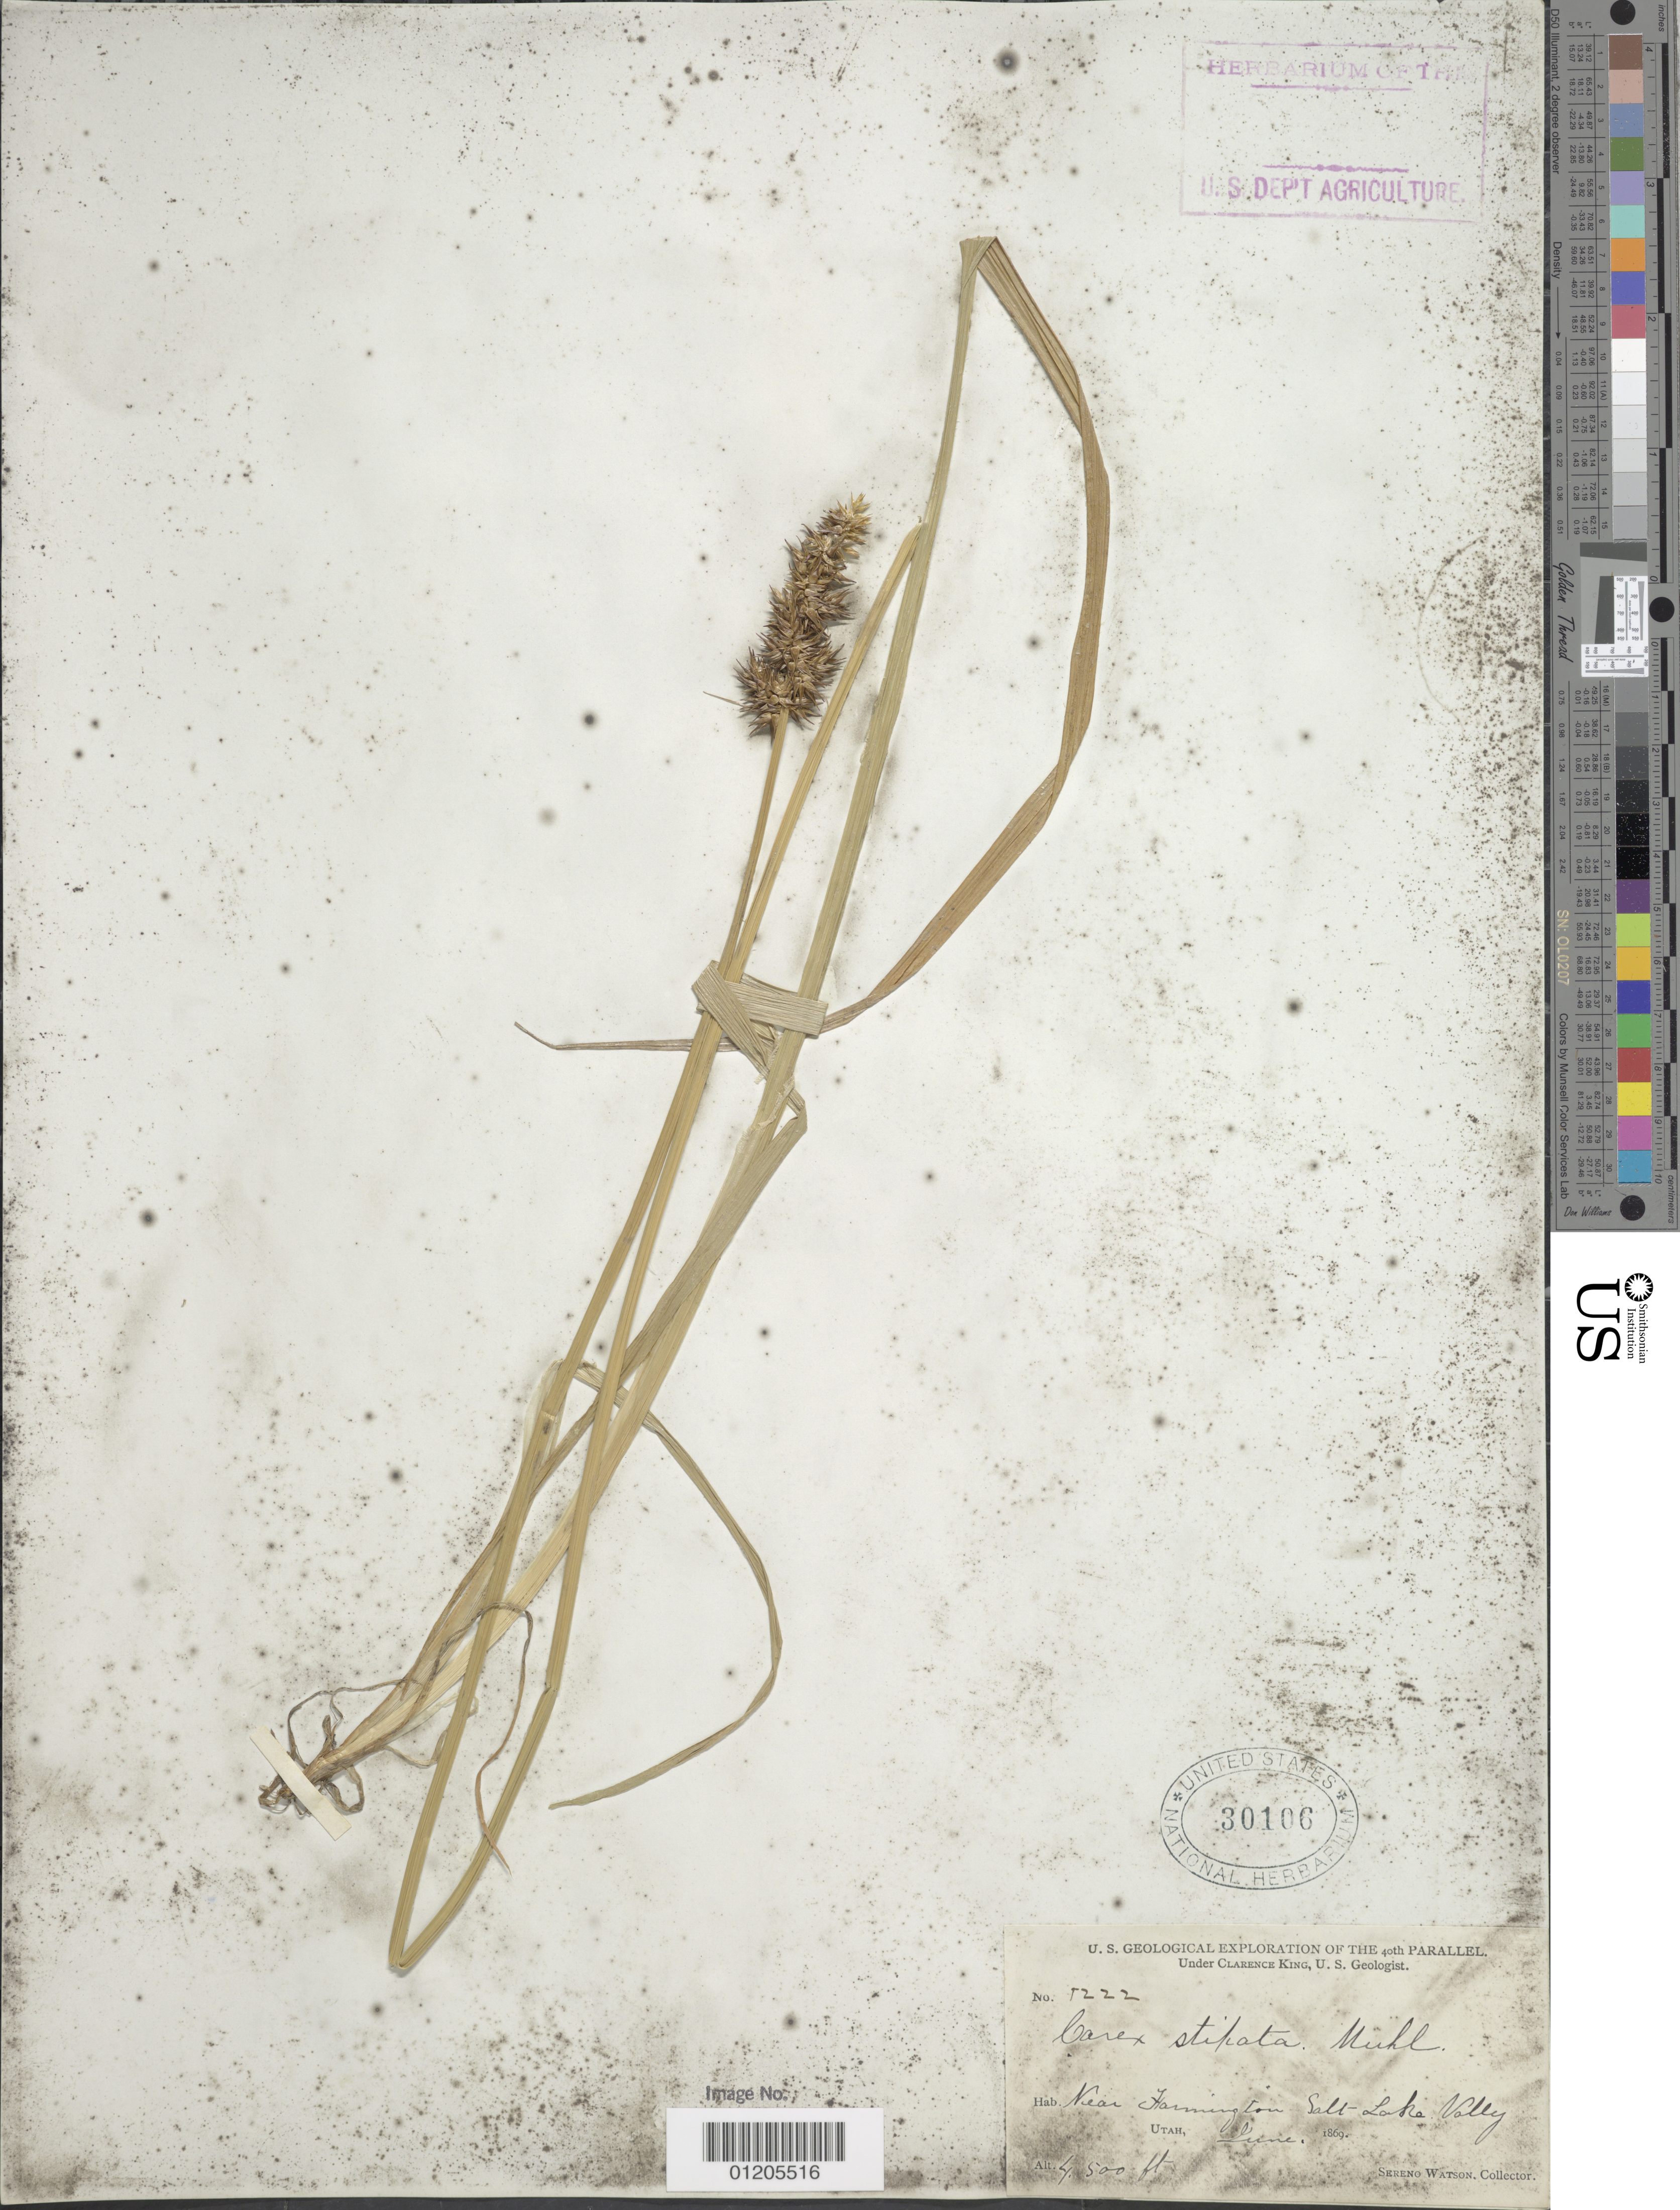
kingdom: Plantae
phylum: Tracheophyta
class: Liliopsida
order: Poales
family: Cyperaceae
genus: Carex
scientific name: Carex stipata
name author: Muhl. ex Willd.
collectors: S. Watson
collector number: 1222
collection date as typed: Jun 1869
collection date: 1869-06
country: United States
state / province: Utah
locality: Near Farmington, Salt Lake Valley.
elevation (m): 1372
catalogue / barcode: US 30106